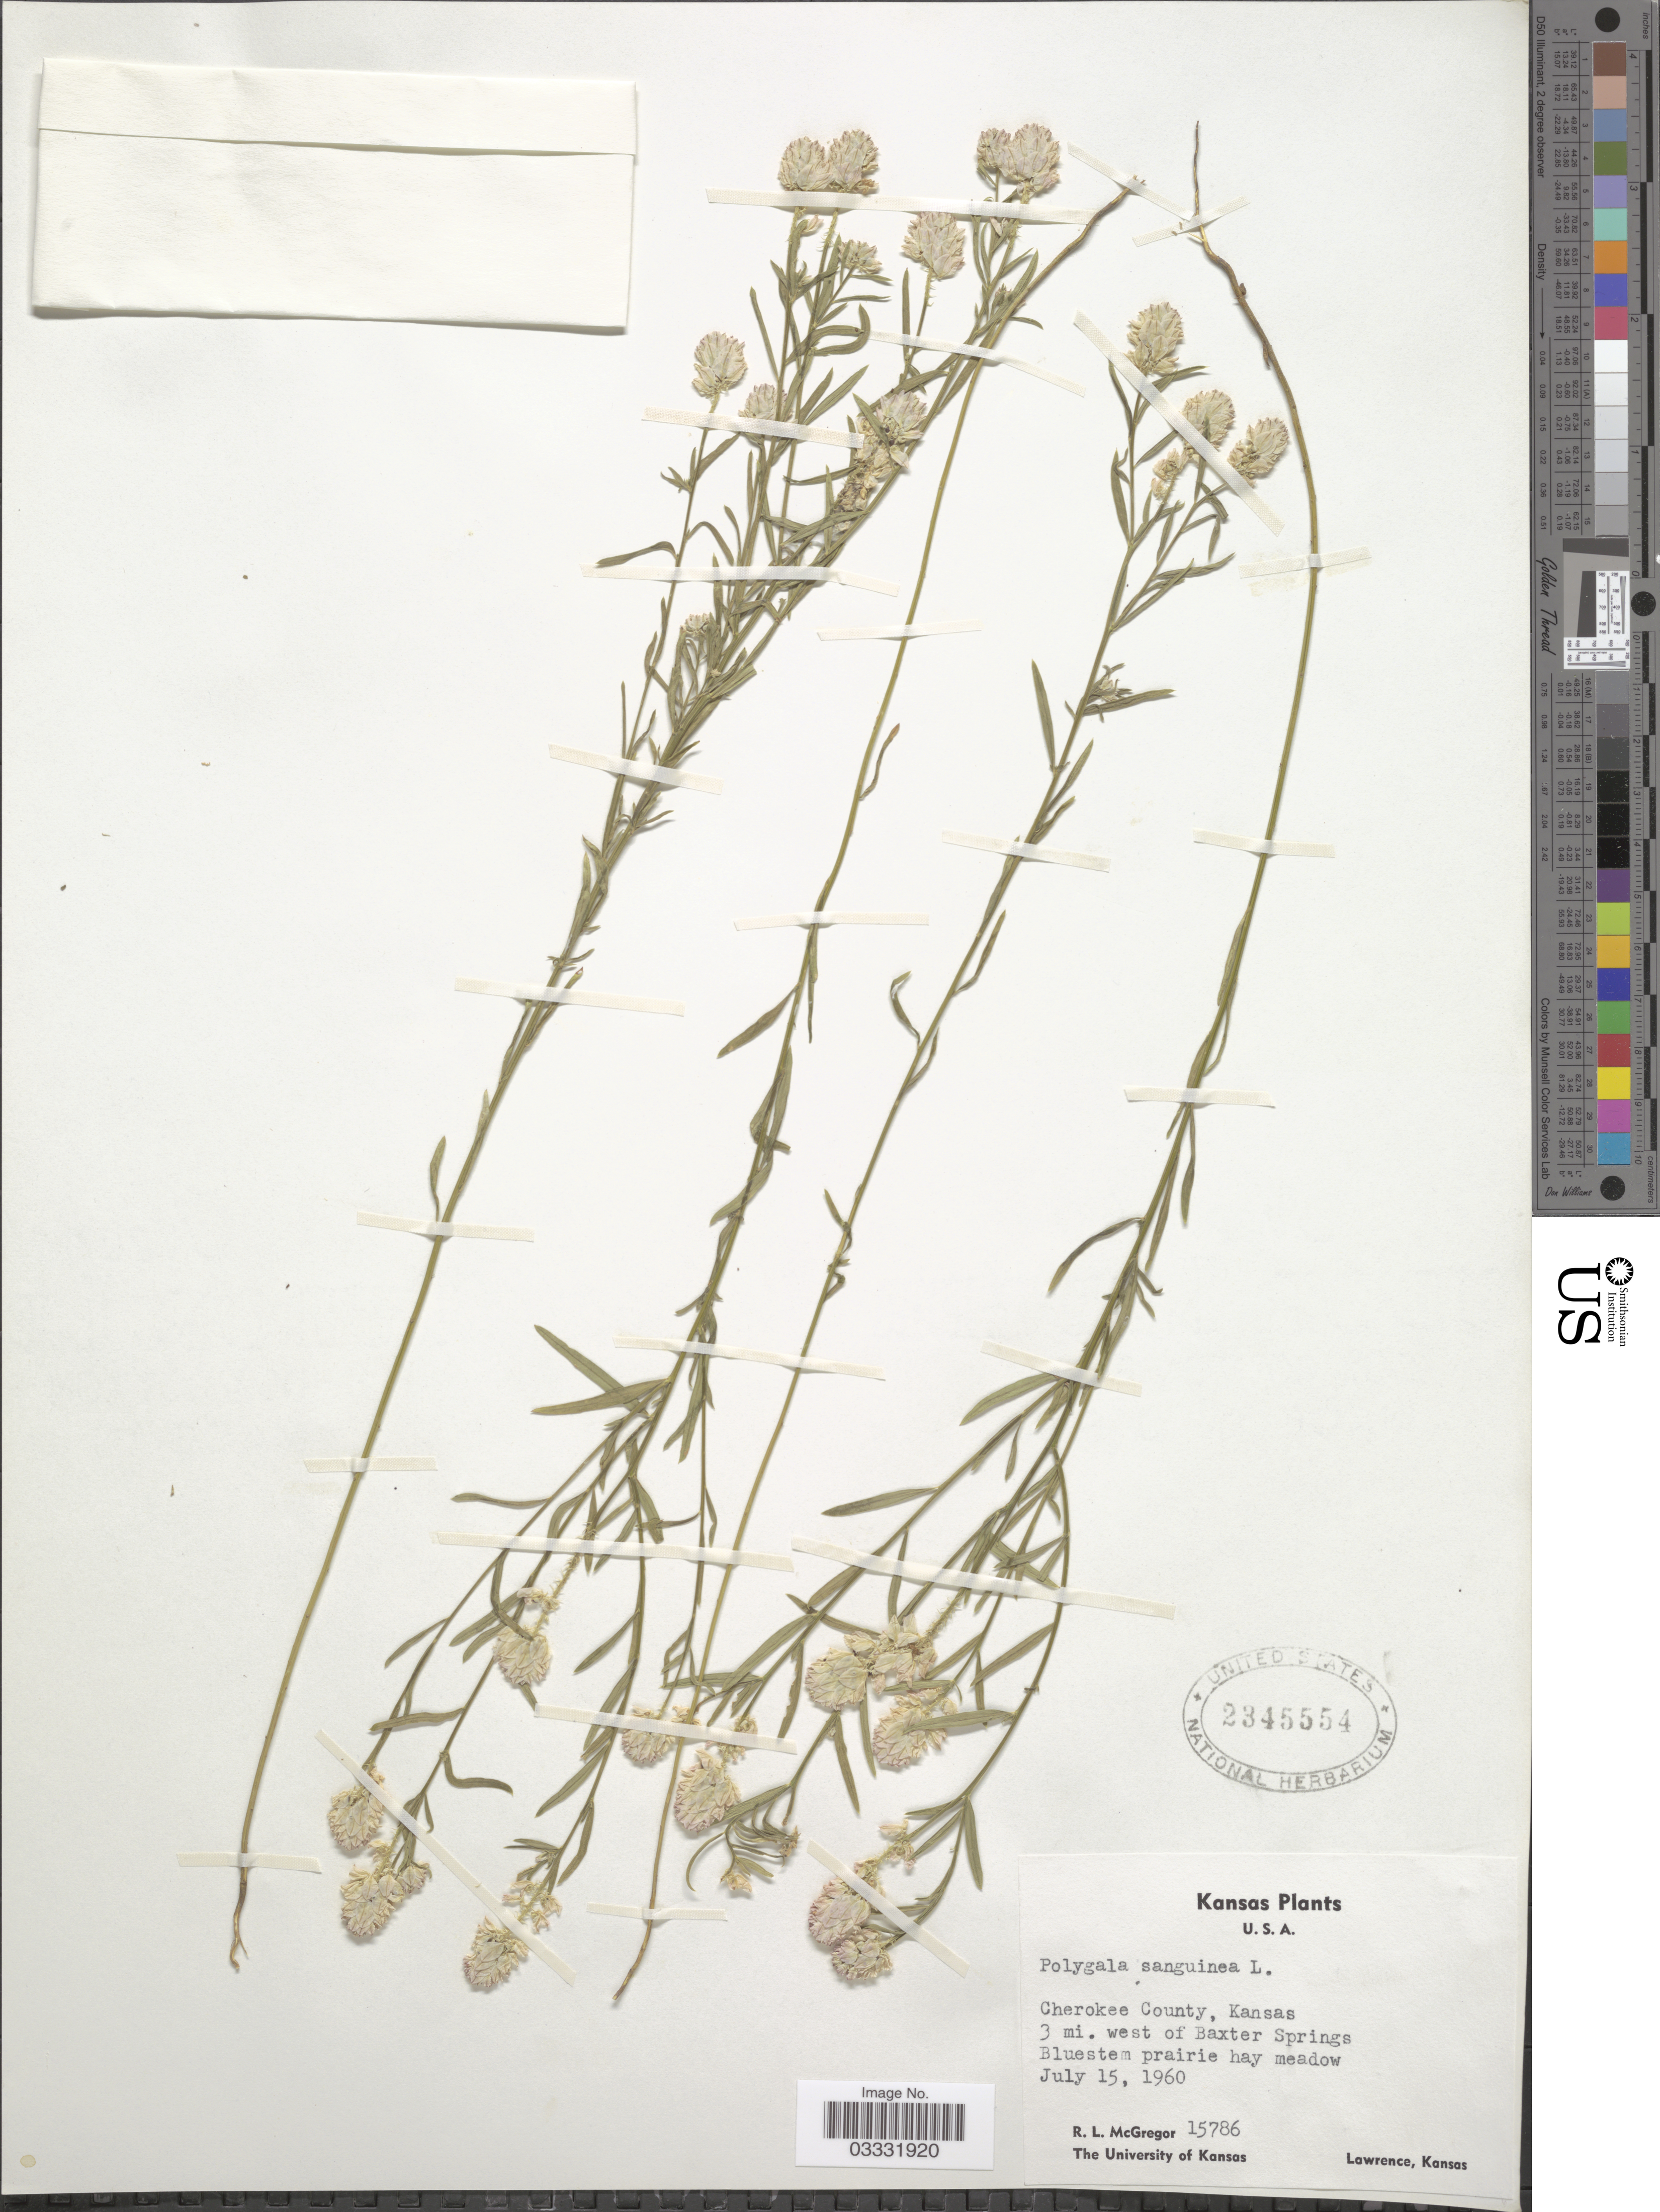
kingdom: Plantae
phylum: Tracheophyta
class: Magnoliopsida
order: Fabales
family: Polygalaceae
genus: Polygala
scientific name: Polygala sanguinea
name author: L.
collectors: R. McGregor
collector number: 15786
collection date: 1960-07-15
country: United States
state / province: Kansas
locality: Cherokee County, Kansas. 3 mi. west of Baxter Springs. Bluestem prairie hay meadow.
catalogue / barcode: US 2345554